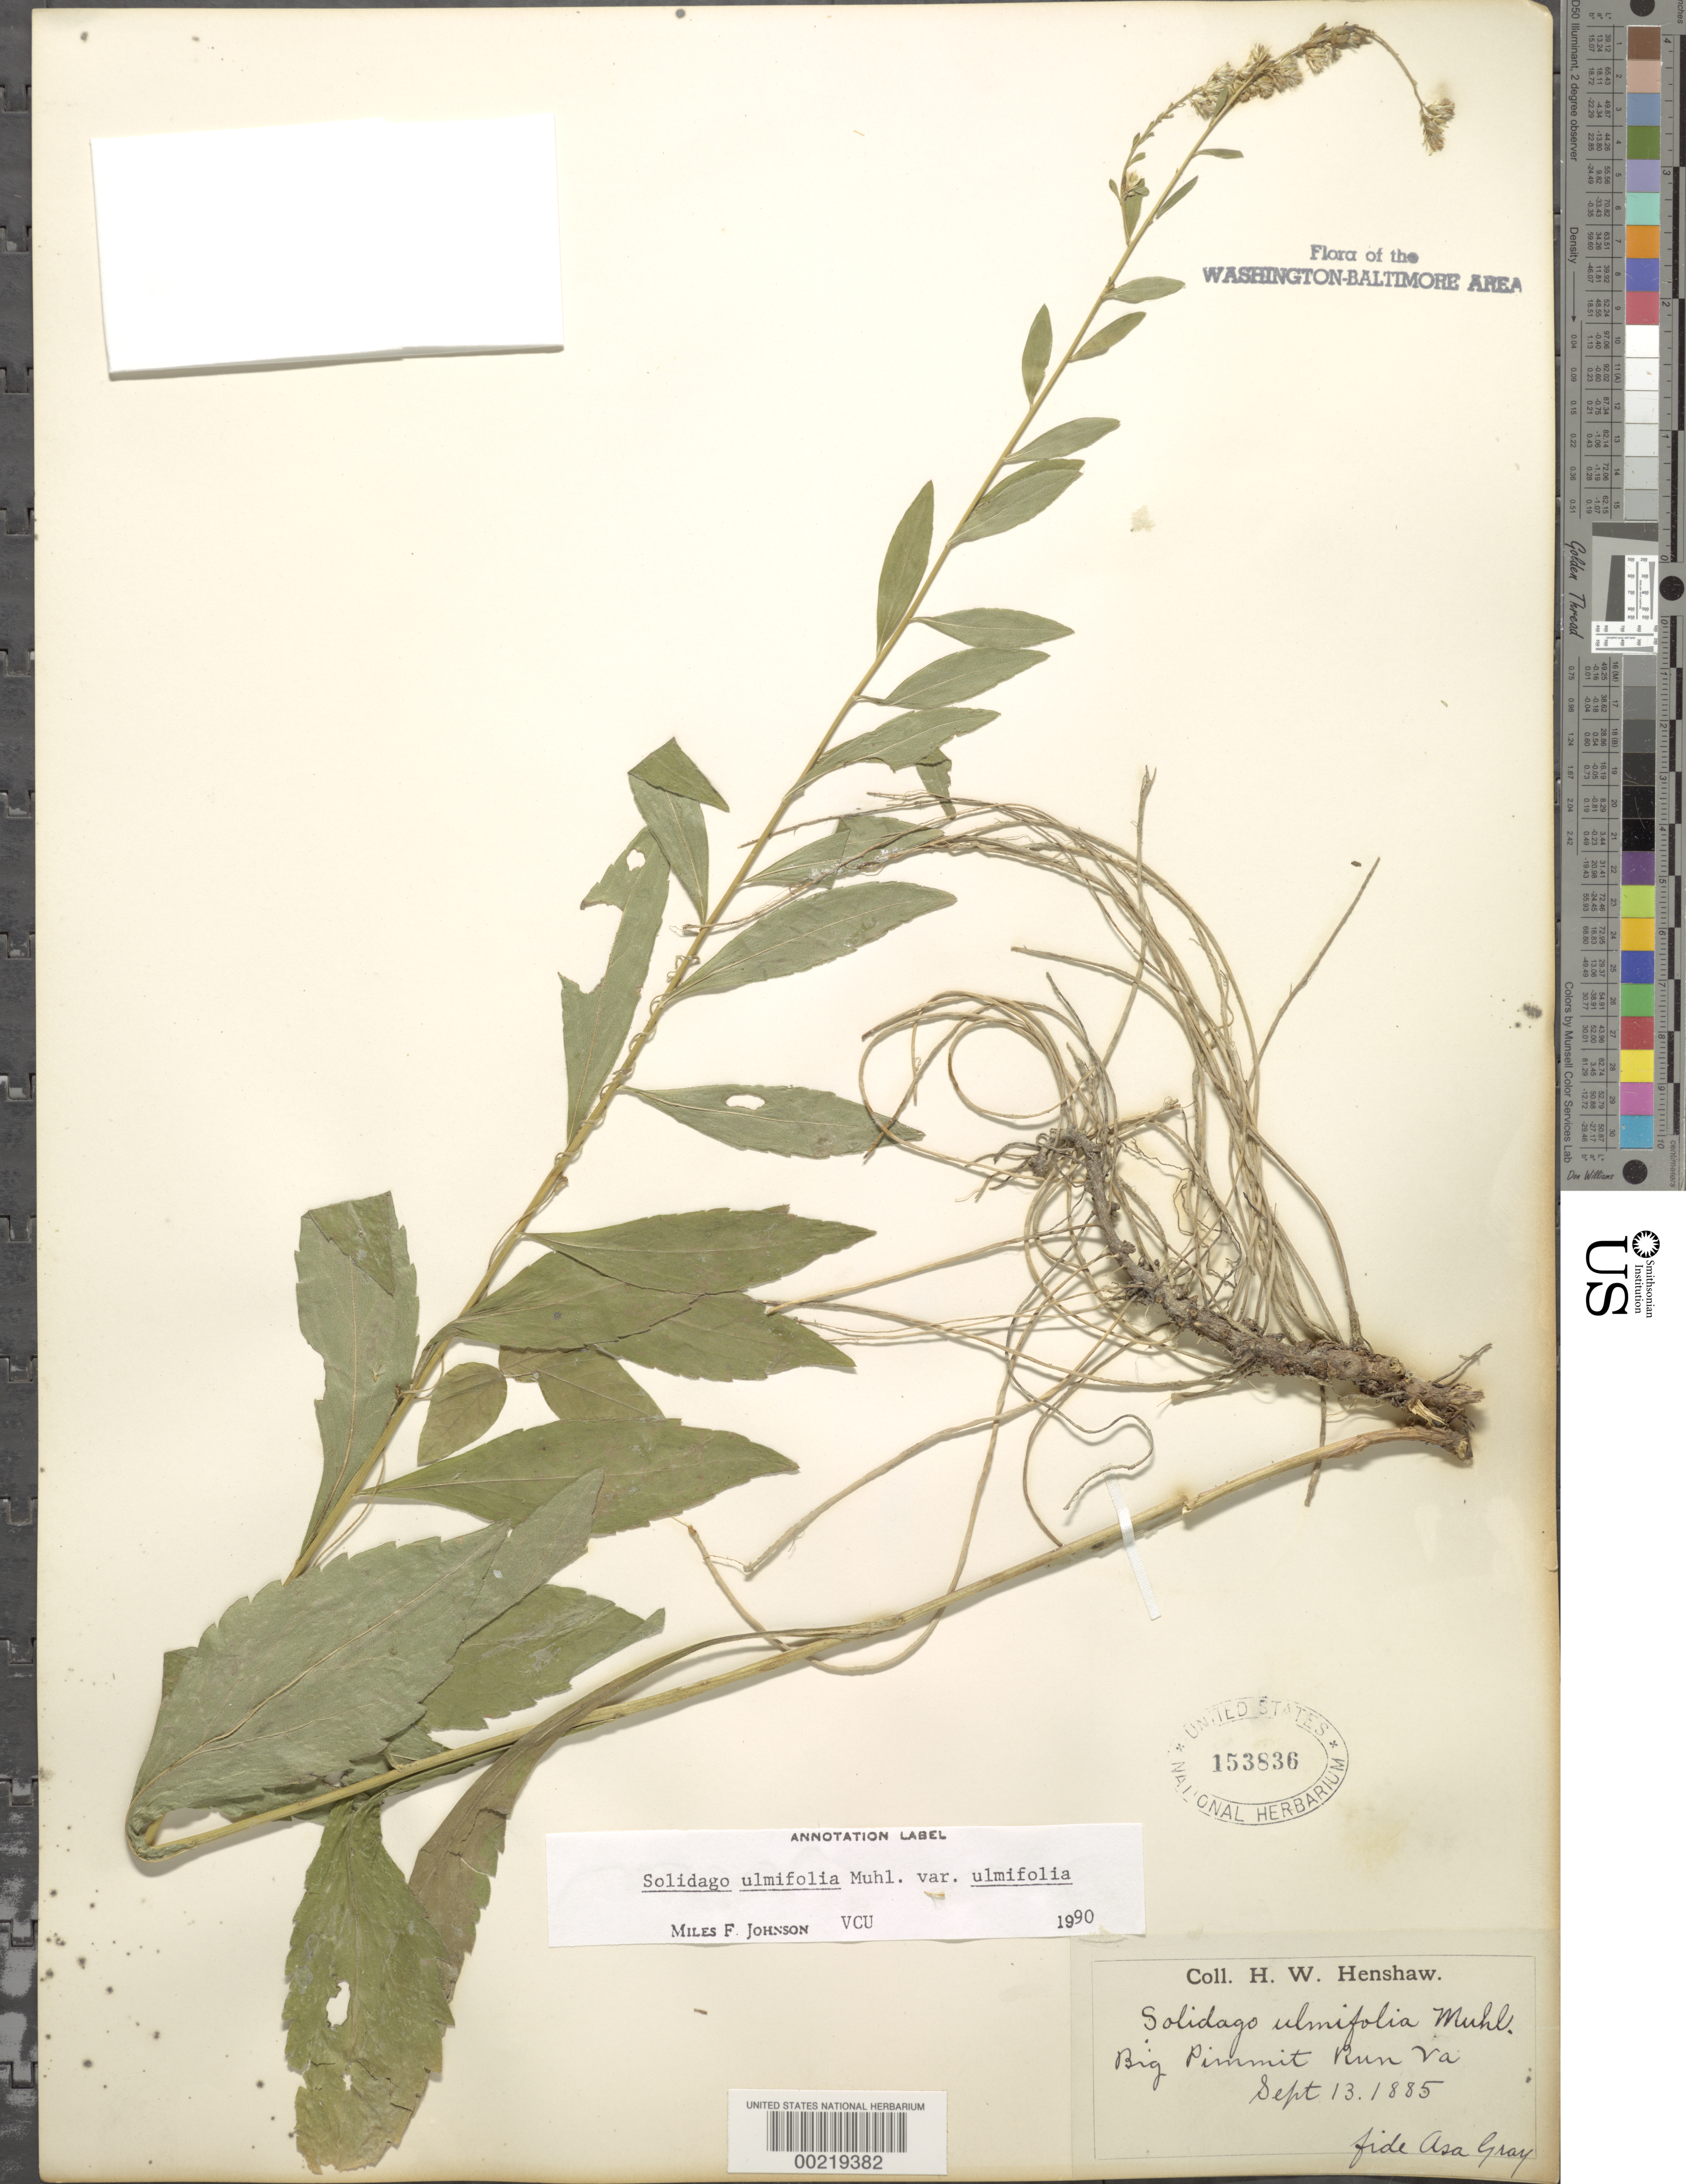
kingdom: Plantae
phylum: Tracheophyta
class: Magnoliopsida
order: Asterales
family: Asteraceae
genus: Solidago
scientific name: Solidago ulmifolia var. ulmifolia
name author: Muhl.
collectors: H. Henshaw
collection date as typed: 13 Sep 1885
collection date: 1885-09-13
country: United States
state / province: Virginia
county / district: Fairfax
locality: Big Pimmitt Run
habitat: Shade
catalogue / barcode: US 153836